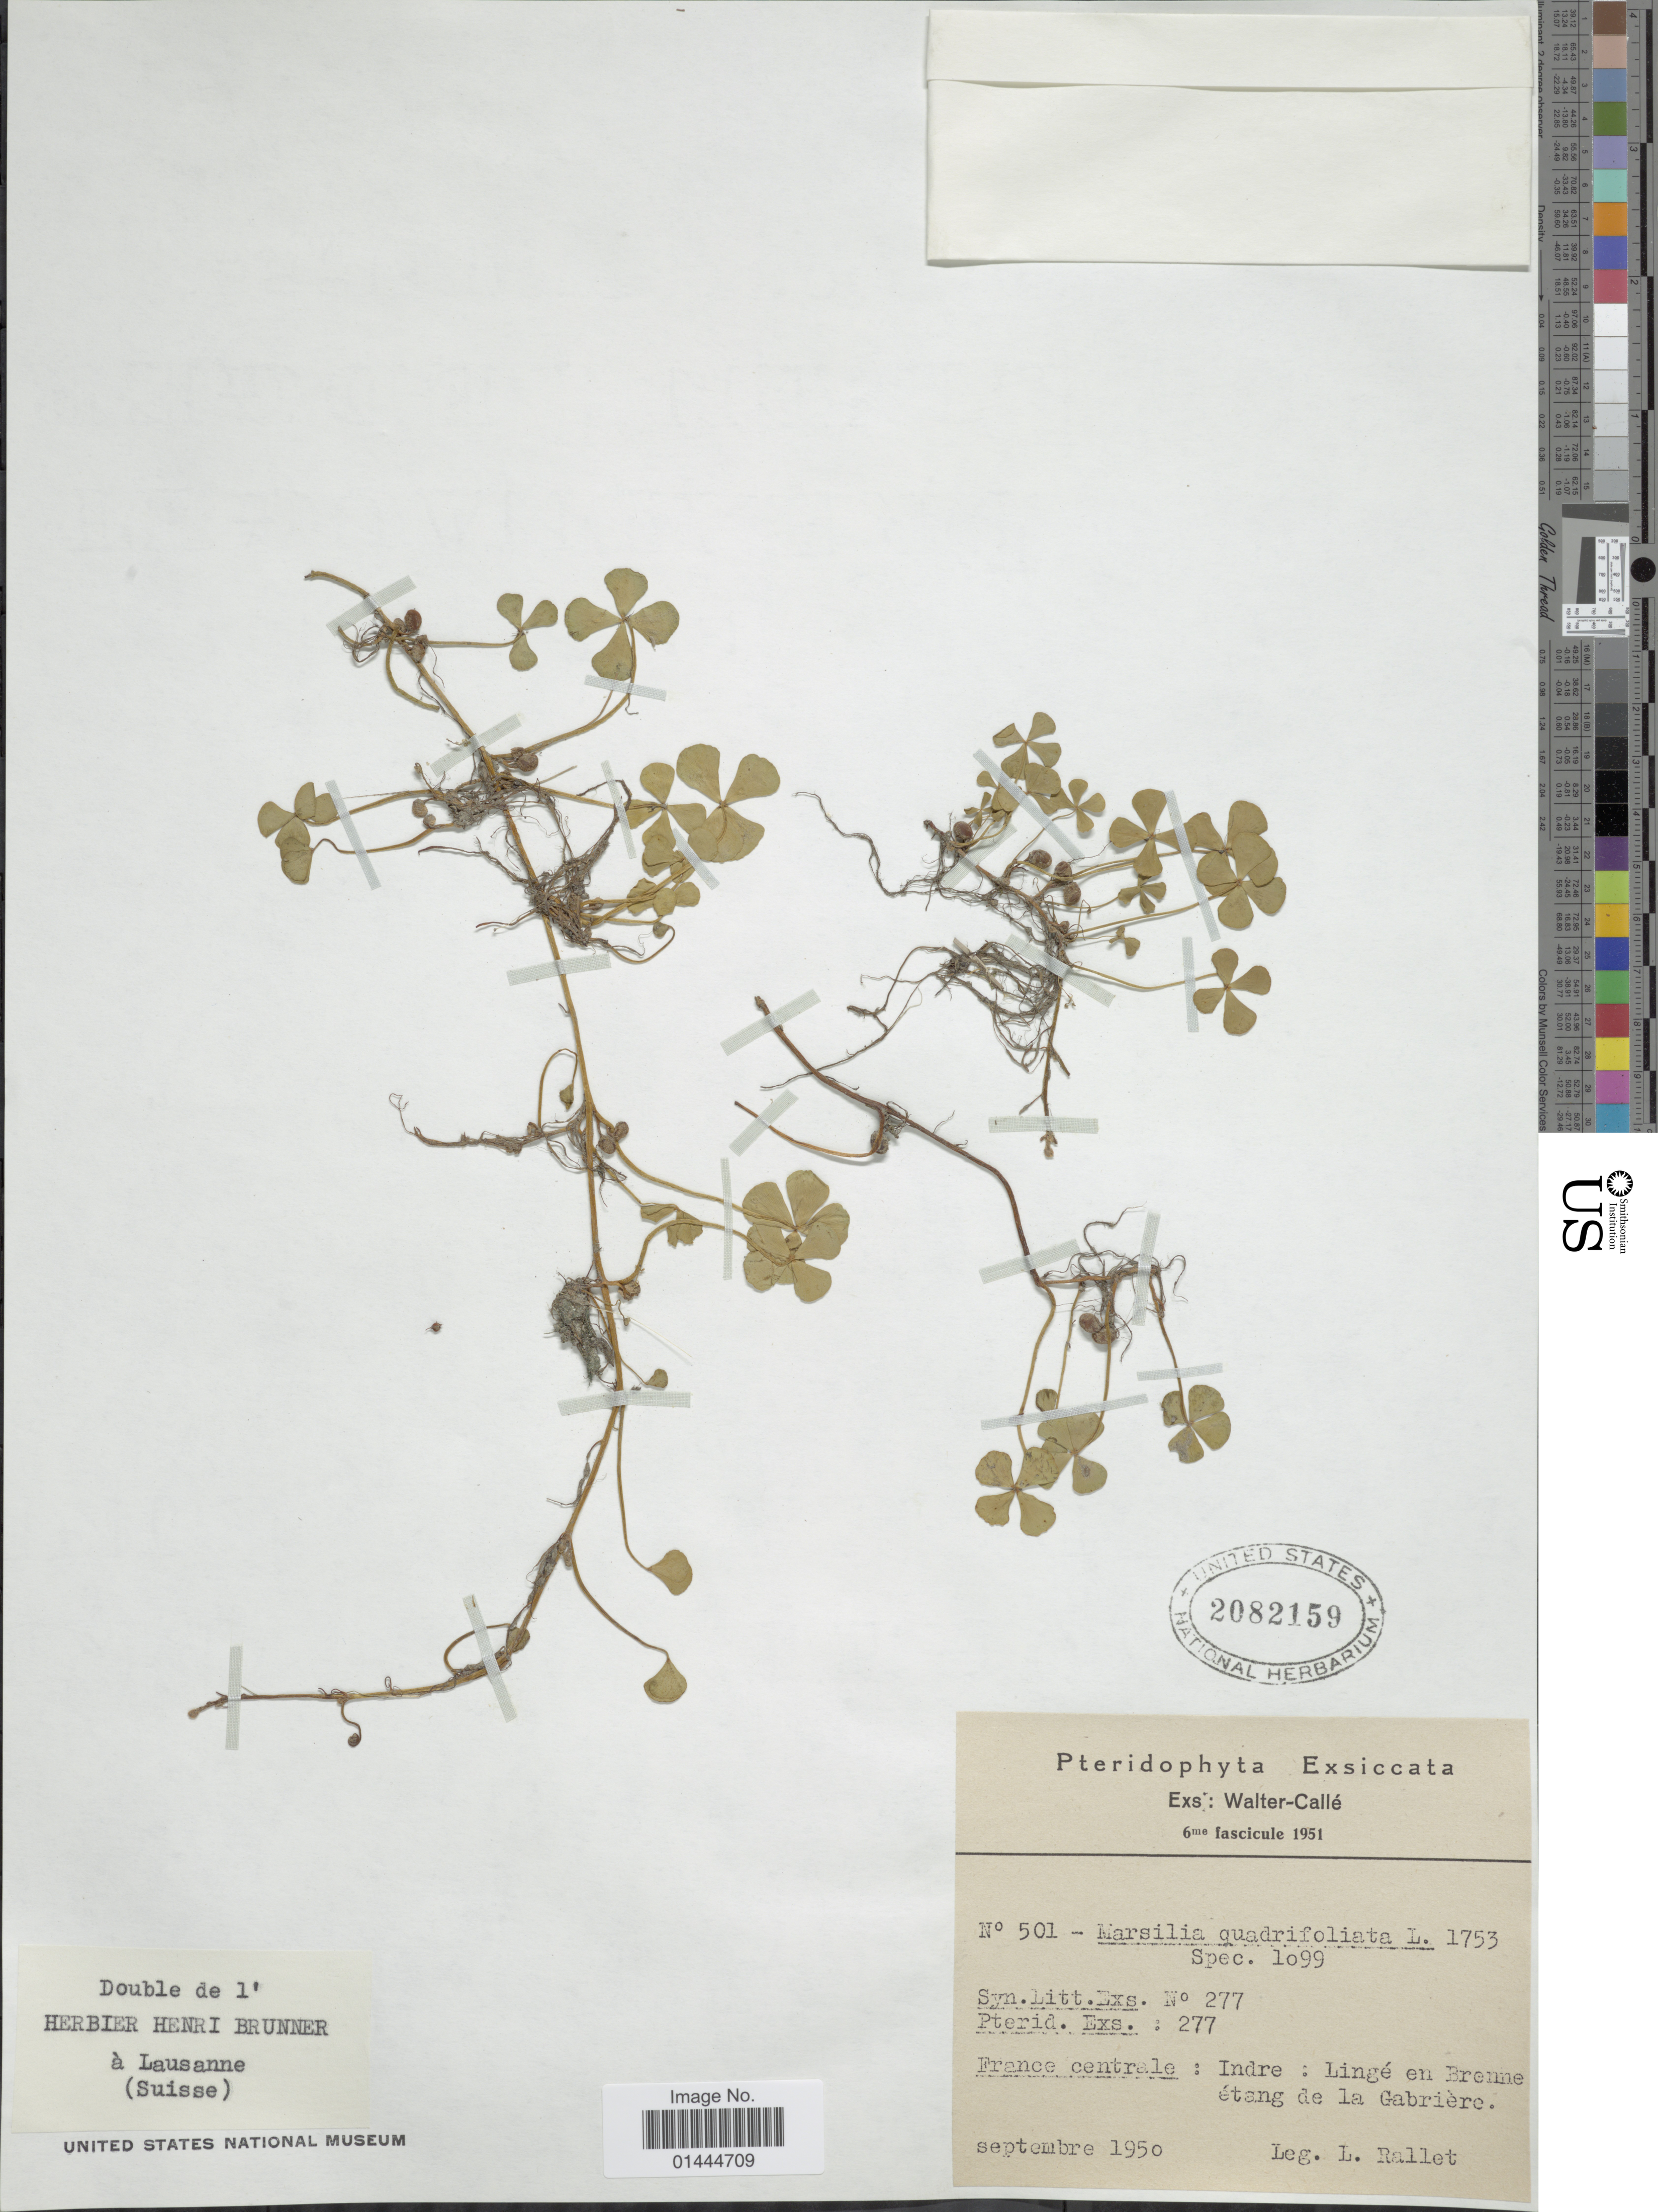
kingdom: Plantae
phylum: Tracheophyta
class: Polypodiopsida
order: Salviniales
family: Marsileaceae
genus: Marsilea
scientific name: Marsilea quadrifolia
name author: L.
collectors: L. Rallet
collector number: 501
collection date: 1950-09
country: France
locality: Exs: Walter-Calle, France centrale: Indre: Linge en Brenne etang de la Gabriere.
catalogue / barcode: US 2082159